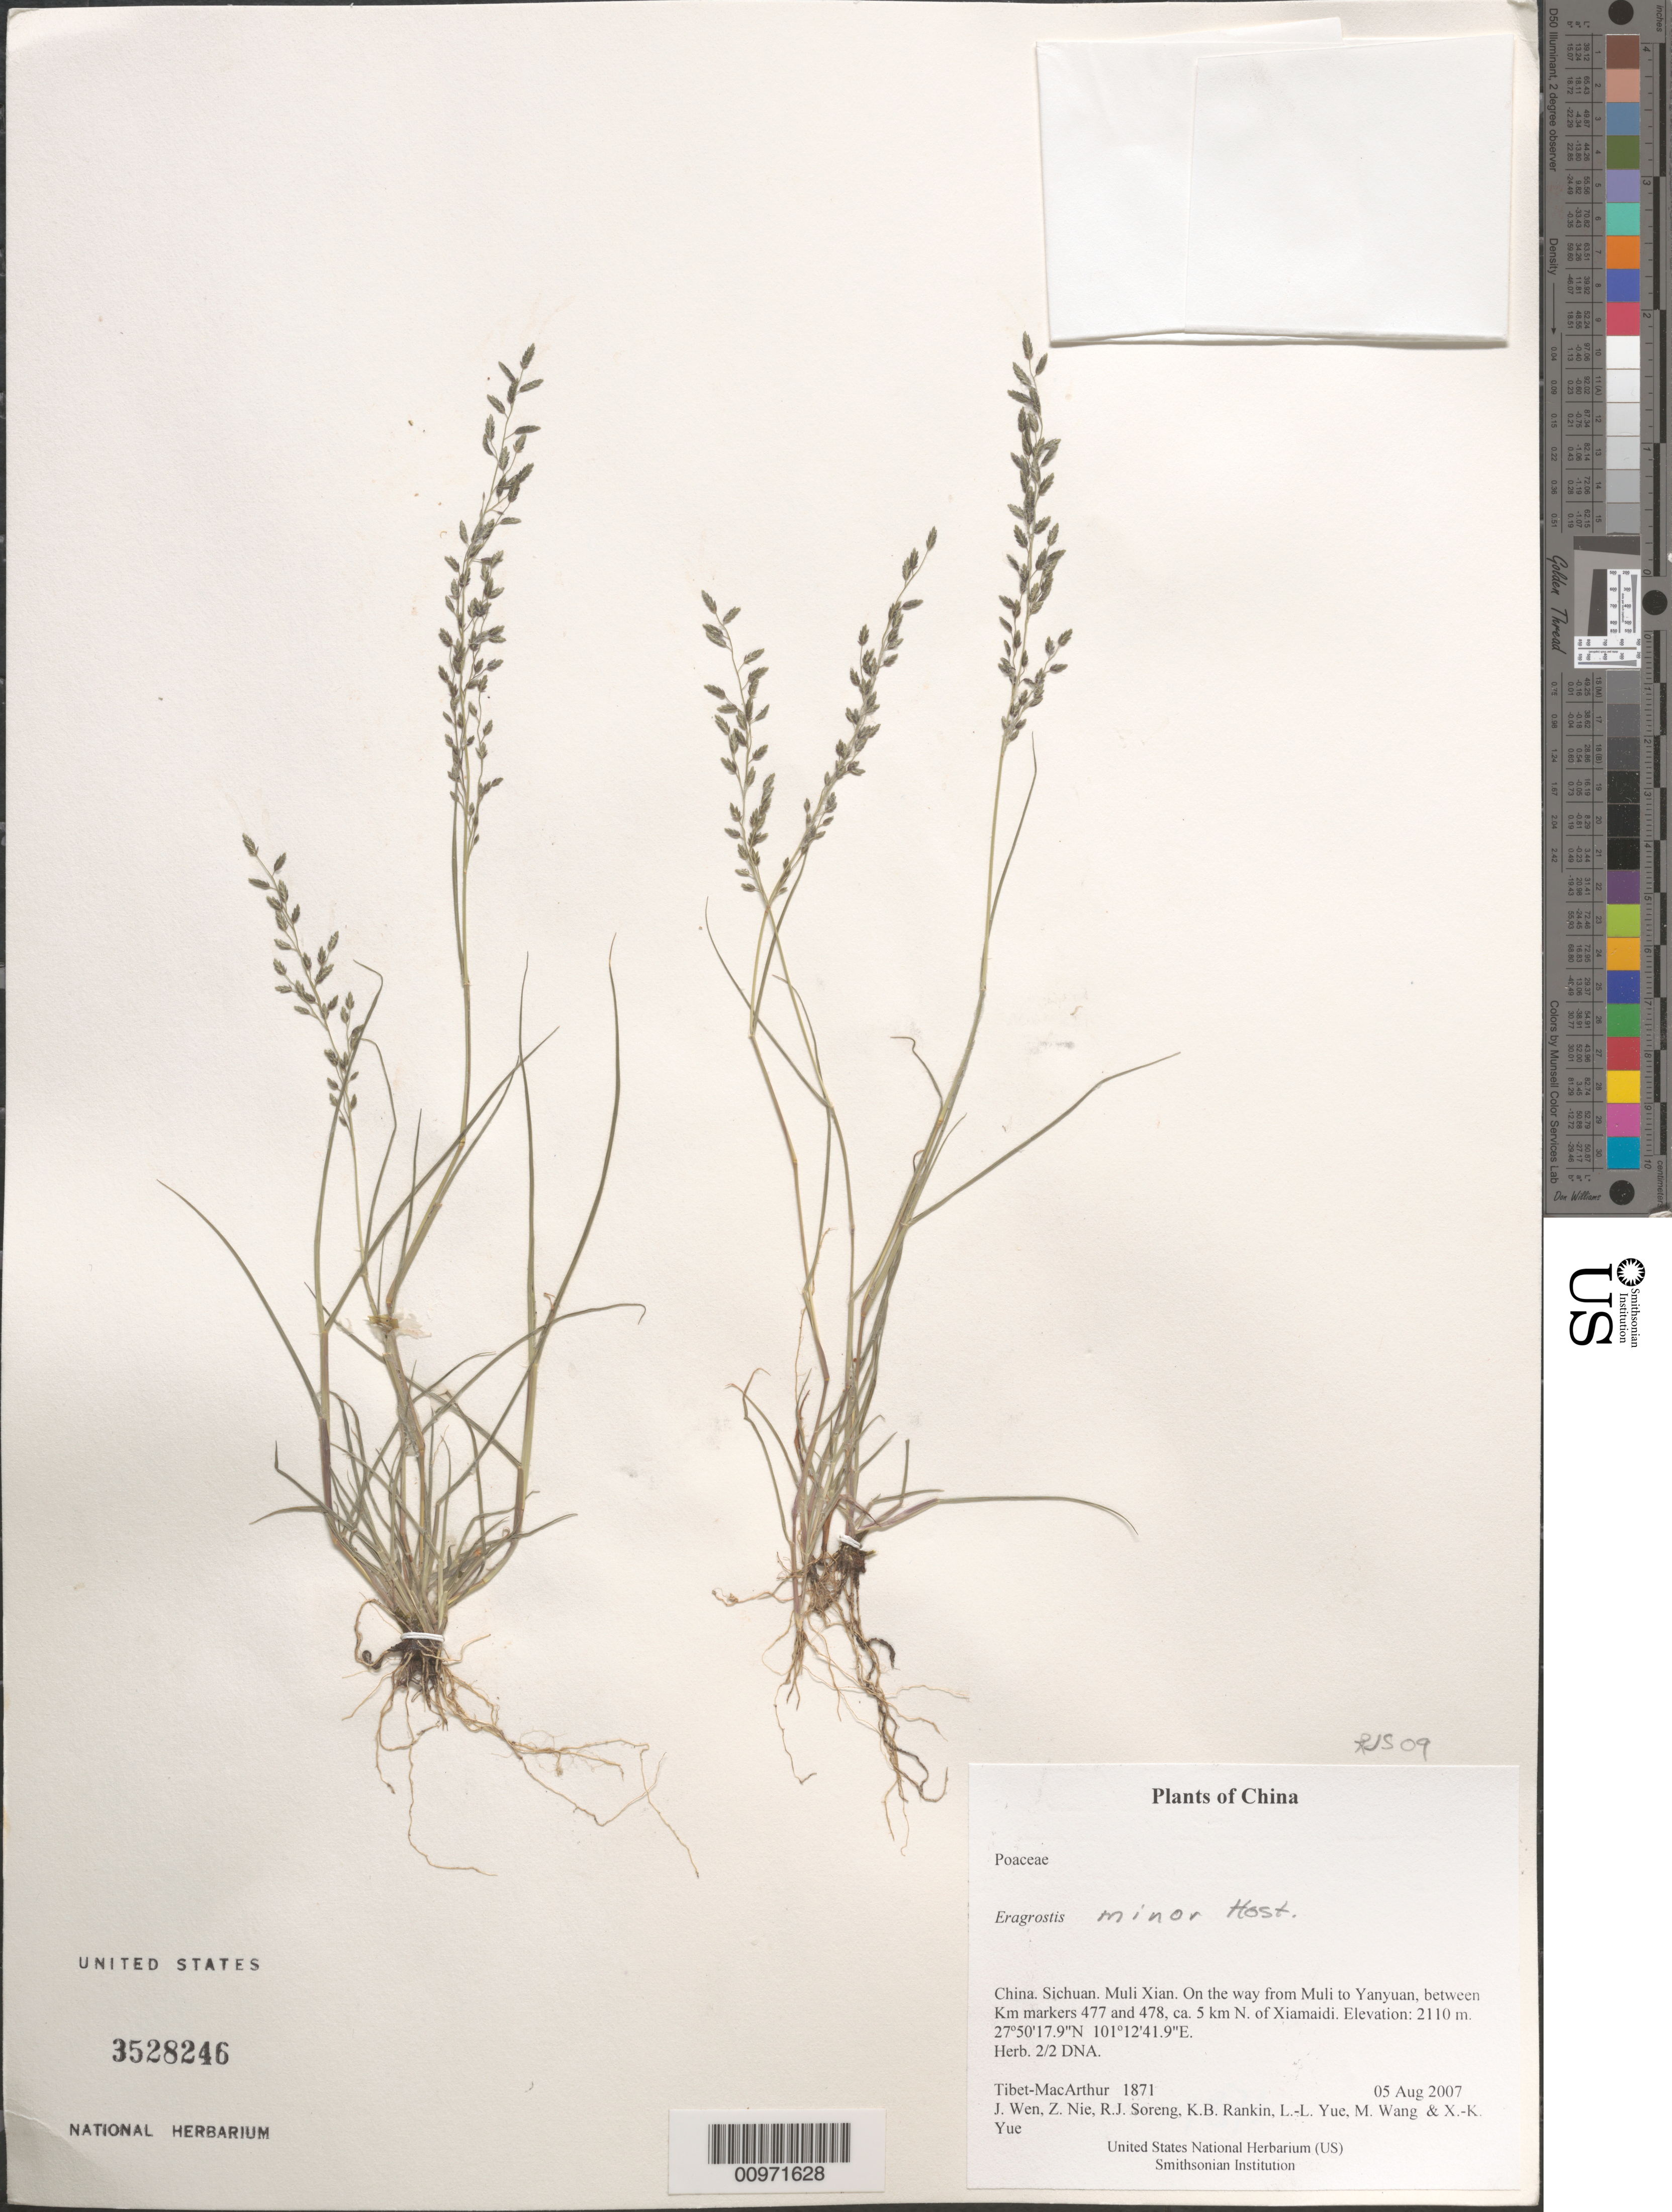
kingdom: Plantae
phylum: Tracheophyta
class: Liliopsida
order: Poales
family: Poaceae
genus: Eragrostis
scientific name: Eragrostis minor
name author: Host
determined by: Soreng, Robert J., Research Associate (BOT), Smithsonian Institution - National Museum of Natural History (UNITED STATES)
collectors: Tibet-MacArthur, J. Wen, Z. Nie, R. J. Soreng, K. Rankin, L. Yue, M. Wang & X. Yue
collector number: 1871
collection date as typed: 05 Aug 2007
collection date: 2007-08-05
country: China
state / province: Sichuan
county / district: Muli Xian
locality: On the way from Muli to Yanyuan, between Km markers 477 and 478, ca. 5 km N. of Xiamaidi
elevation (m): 2110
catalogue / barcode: US 3528246